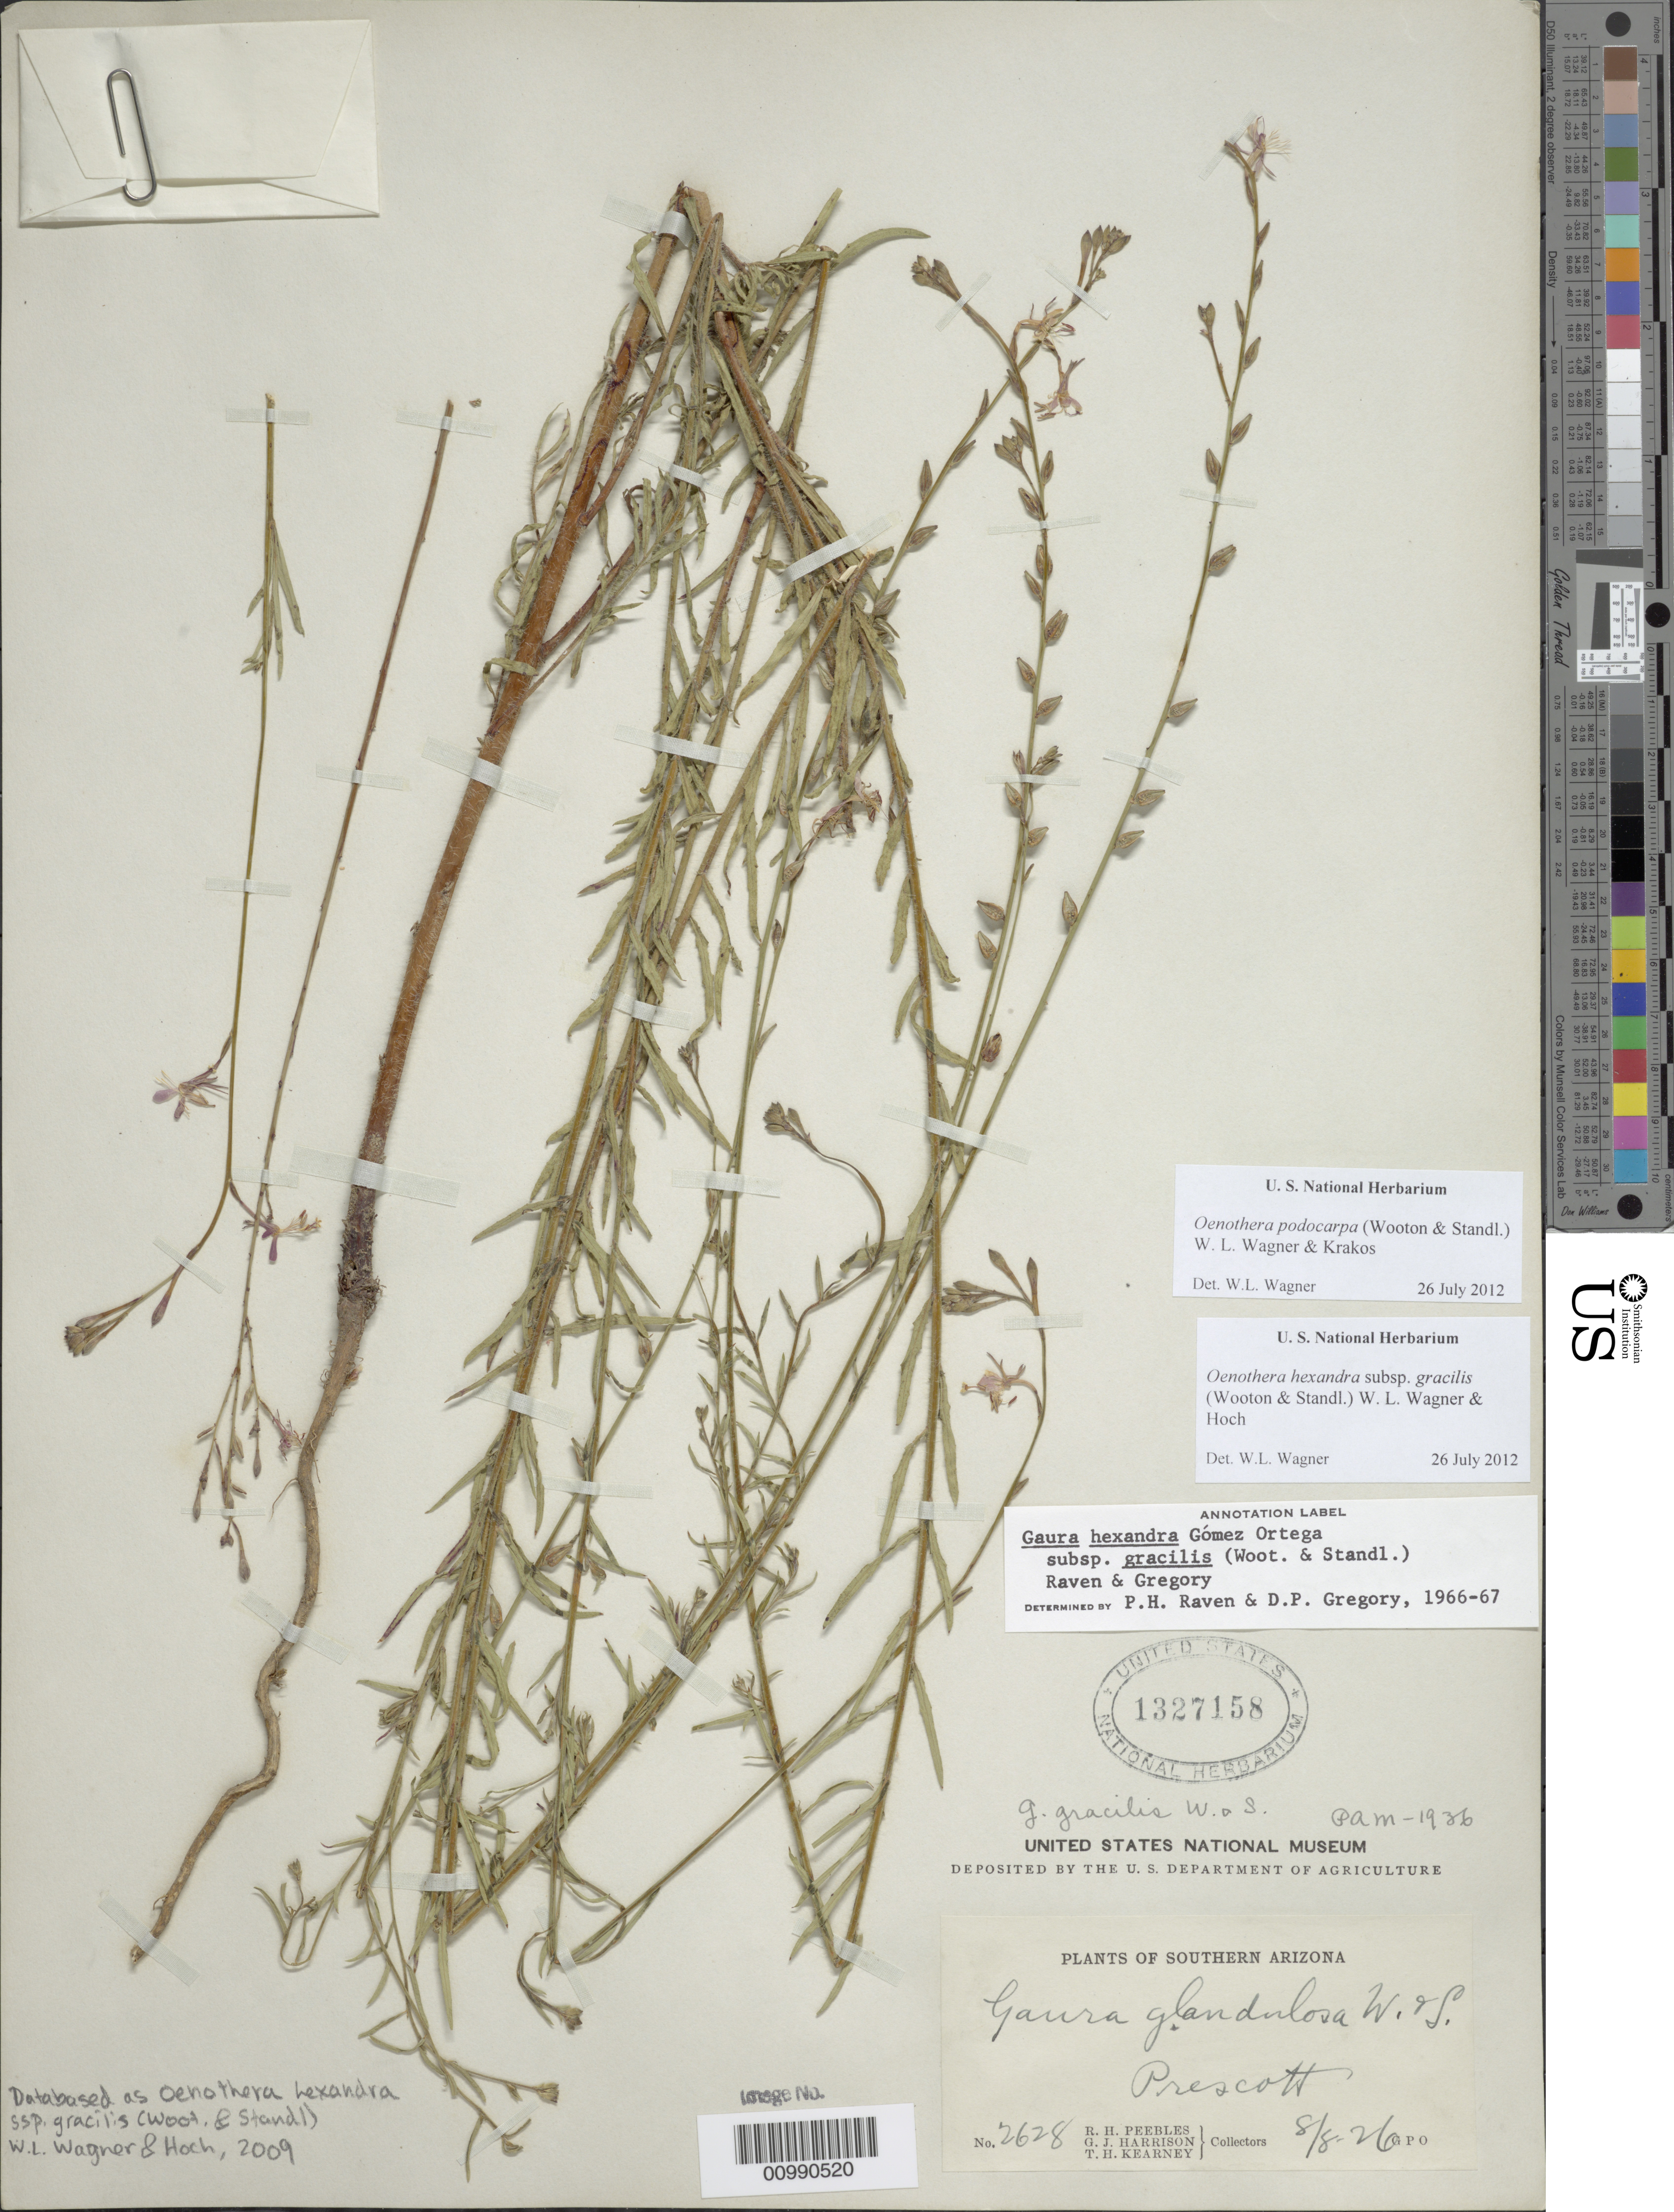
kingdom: Plantae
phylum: Tracheophyta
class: Magnoliopsida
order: Myrtales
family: Onagraceae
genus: Oenothera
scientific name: Oenothera podocarpa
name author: (Wooton & Standl.) Krakos & W.L. Wagner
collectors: R. H. Peebles & G. J. Harrison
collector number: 2628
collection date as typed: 08 Aug 1926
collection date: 1926-08-08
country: United States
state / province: Arizona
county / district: Yavapai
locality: Prescott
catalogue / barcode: US 1327158